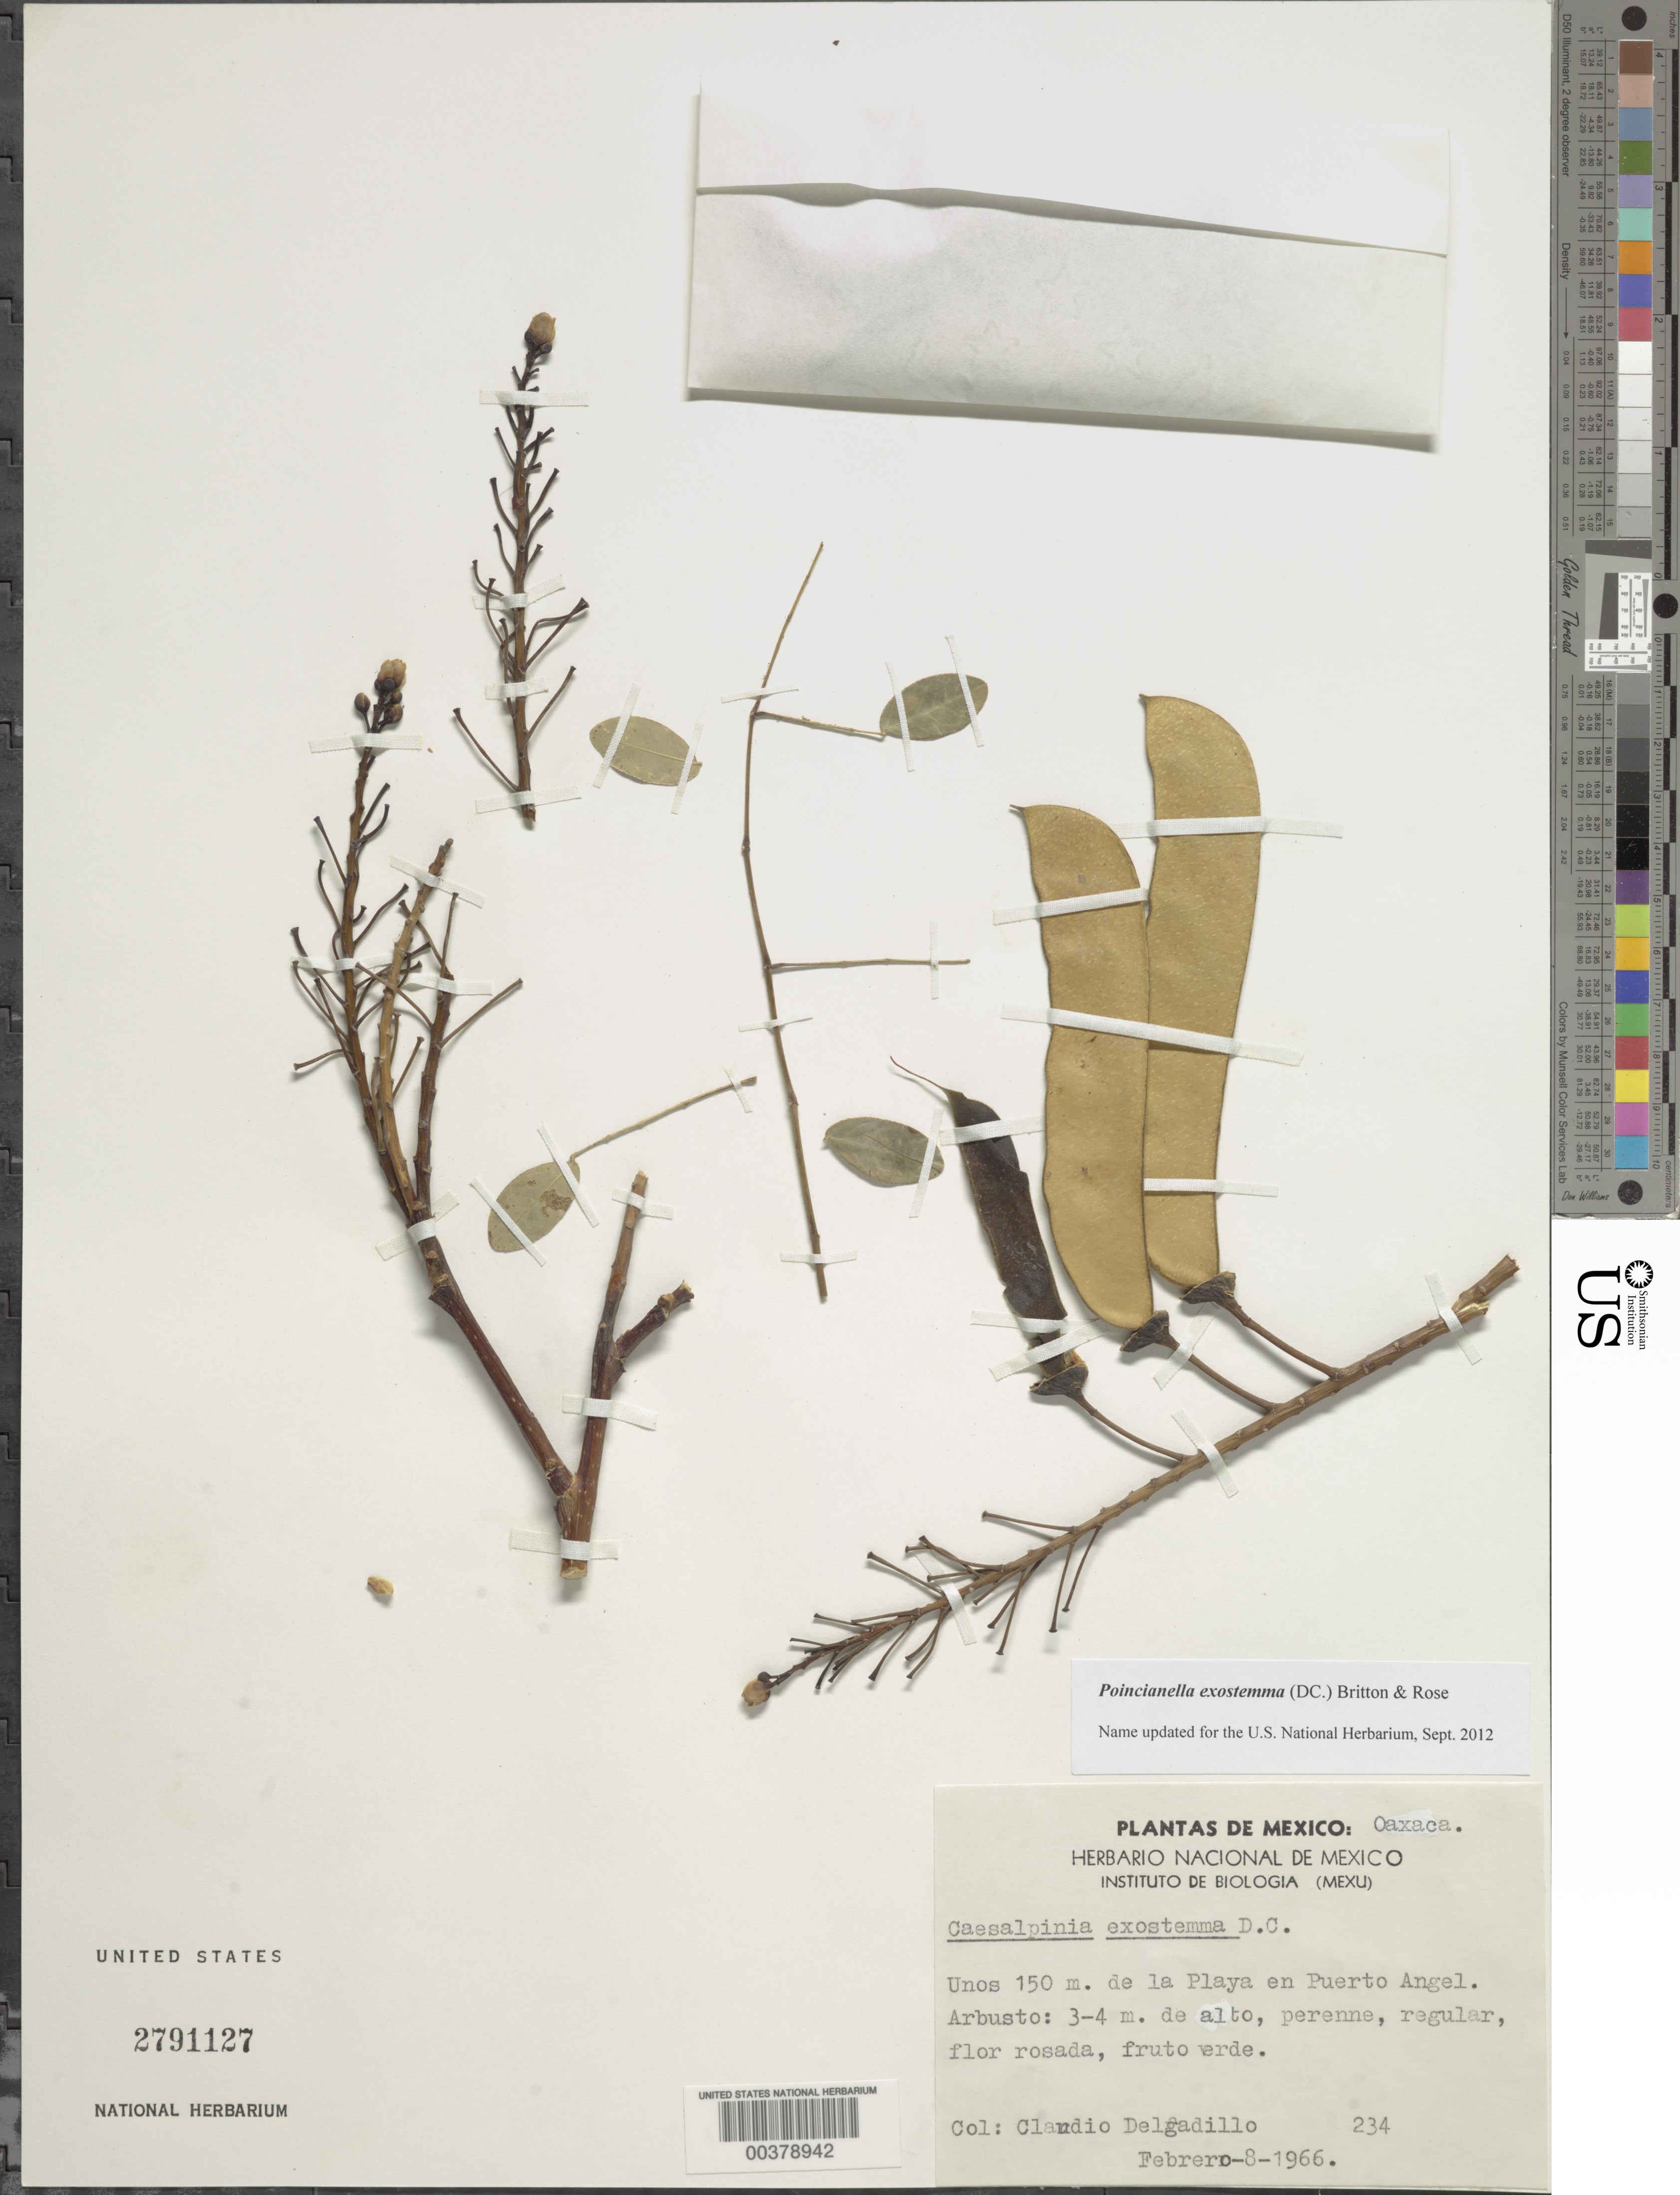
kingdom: Plantae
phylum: Tracheophyta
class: Magnoliopsida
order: Fabales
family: Fabaceae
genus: Erythrostemon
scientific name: Erythrostemon exostemma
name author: (Moc. & Sessé ex DC.) Gagnon & G.P. Lewis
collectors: C. Delgadillo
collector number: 234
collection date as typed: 08 Feb 1966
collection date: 1966-02-08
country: Mexico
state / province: Oaxaca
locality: Unos 150 m de la playa en puerto angel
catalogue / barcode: US 2791127